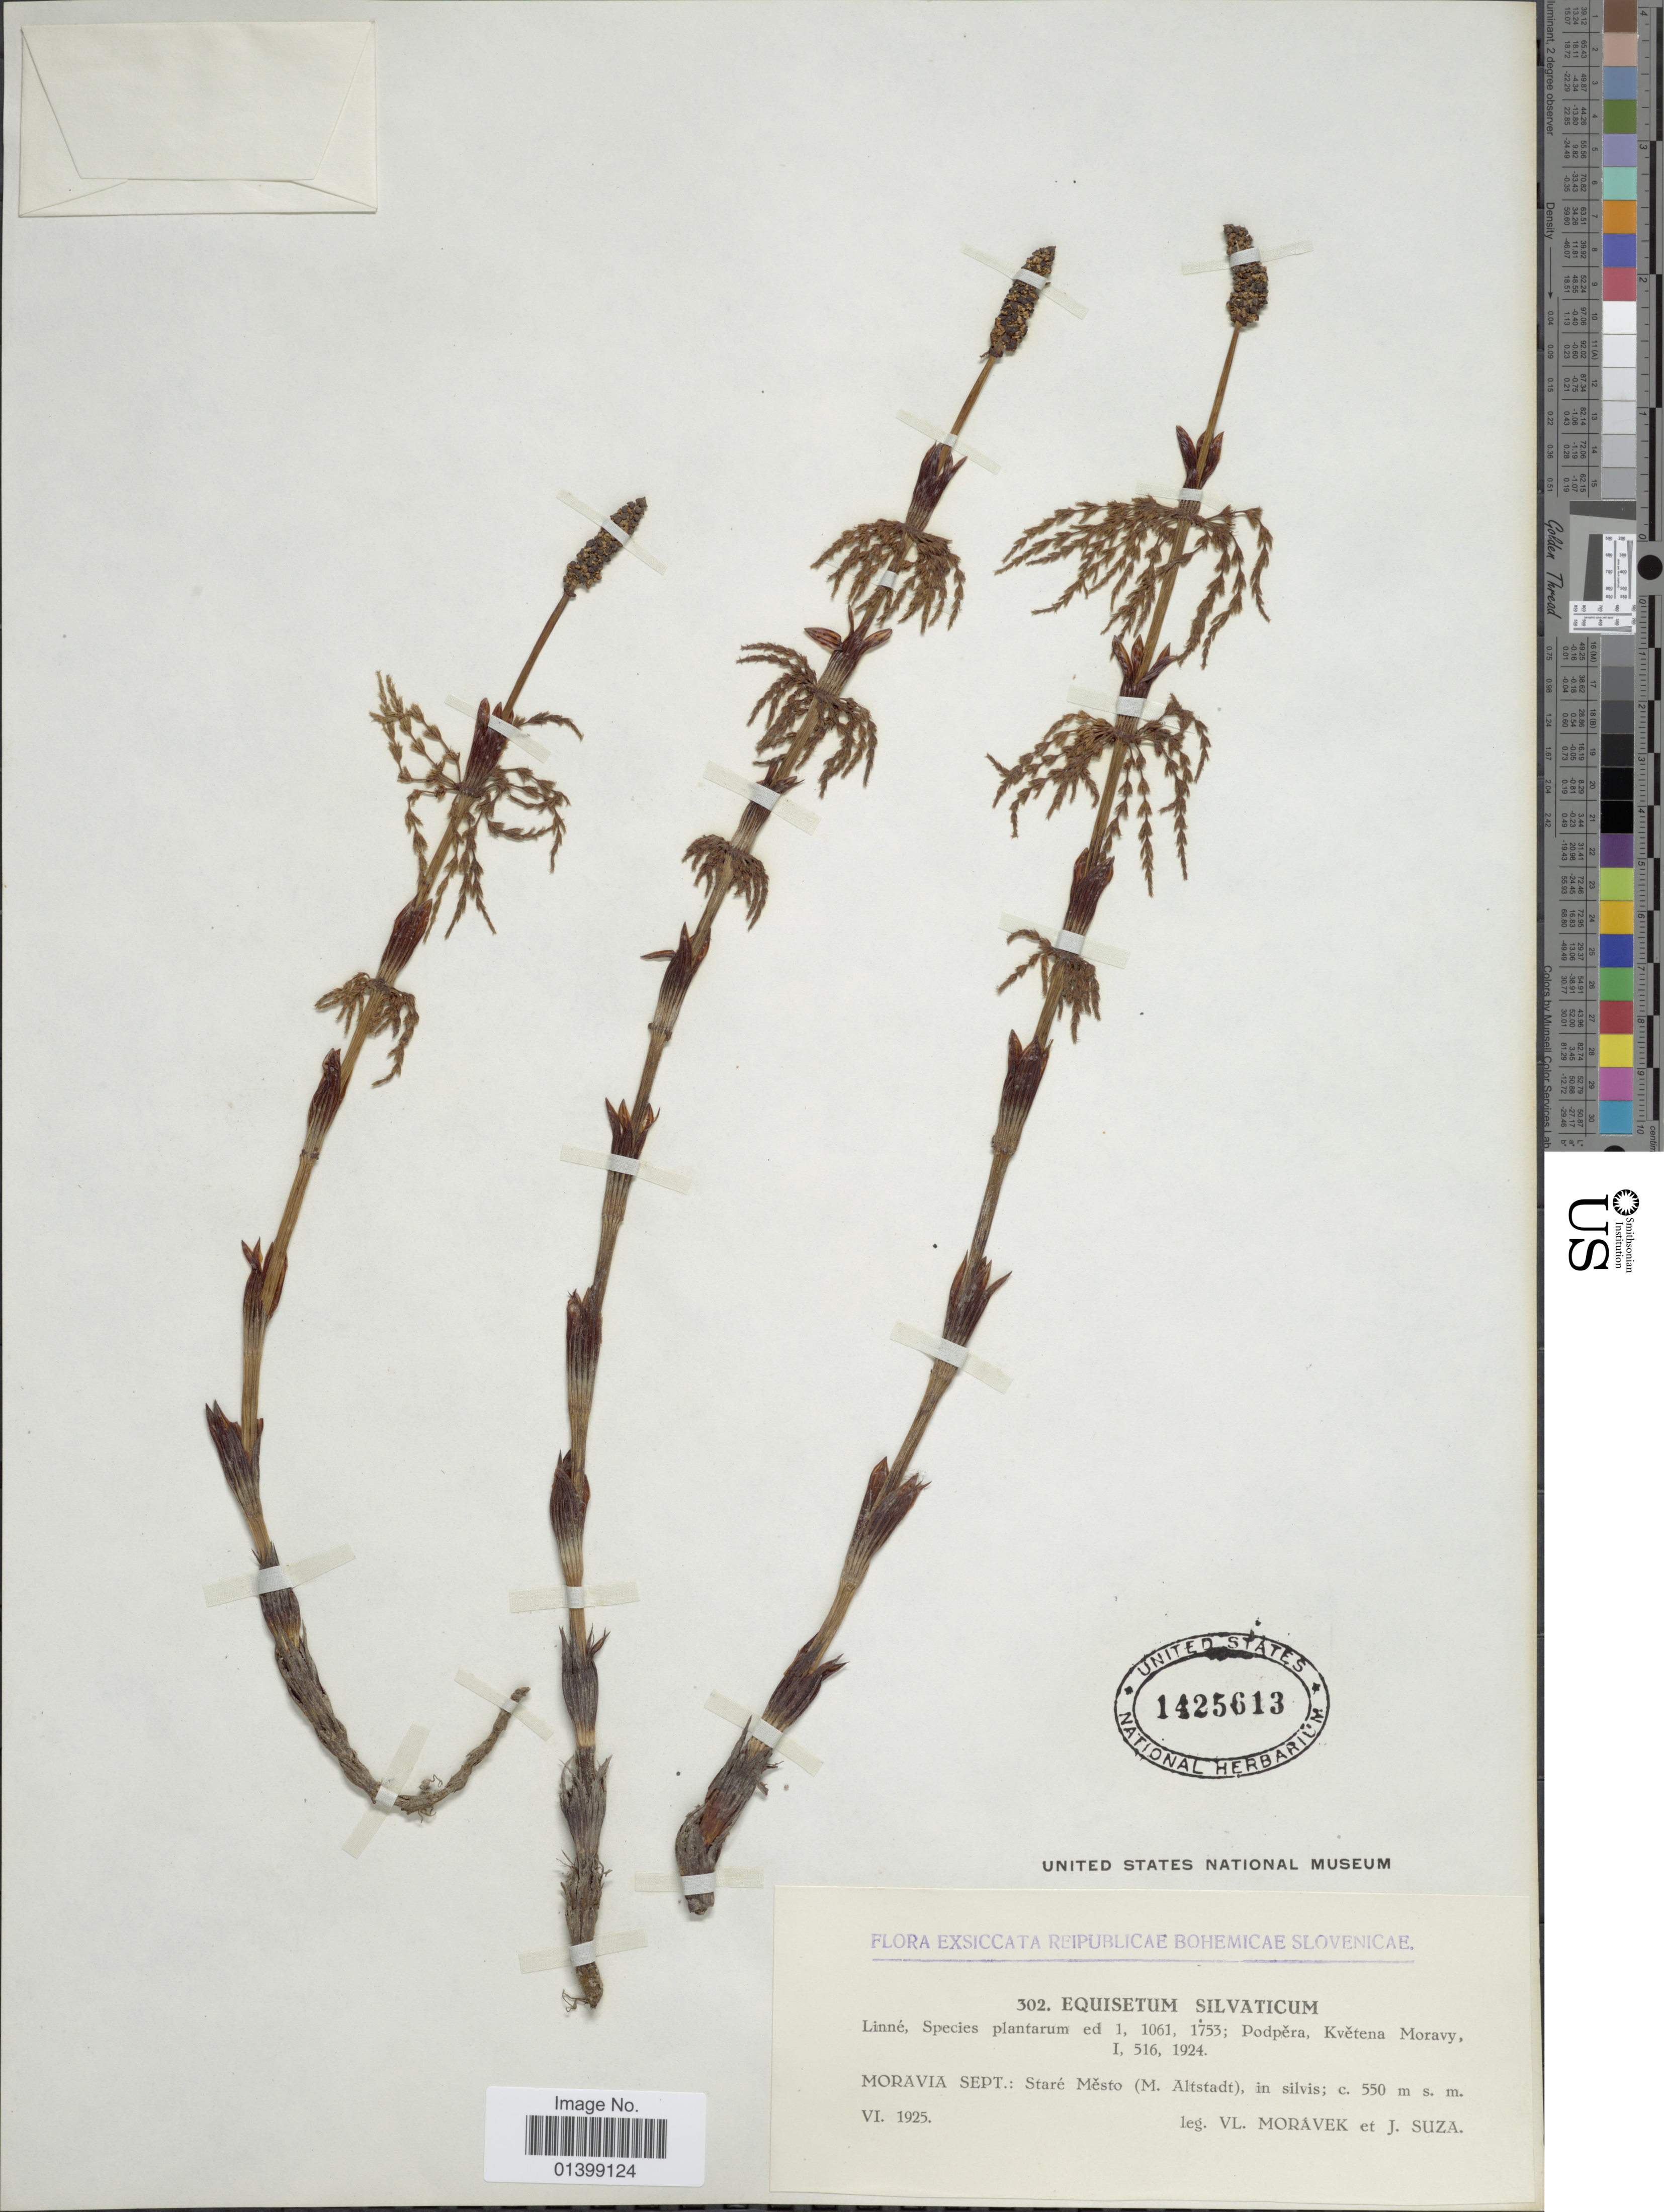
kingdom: Plantae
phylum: Tracheophyta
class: Polypodiopsida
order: Equisetales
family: Equisetaceae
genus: Equisetum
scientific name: Equisetum sylvaticum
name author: L.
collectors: V. Moravek & J. Suza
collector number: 302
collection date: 1925-06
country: Czechia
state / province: Moravian-Silesian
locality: Moravia sept: Staré Mesto (M. Alstadt), in silvis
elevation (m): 550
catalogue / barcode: US 1425613